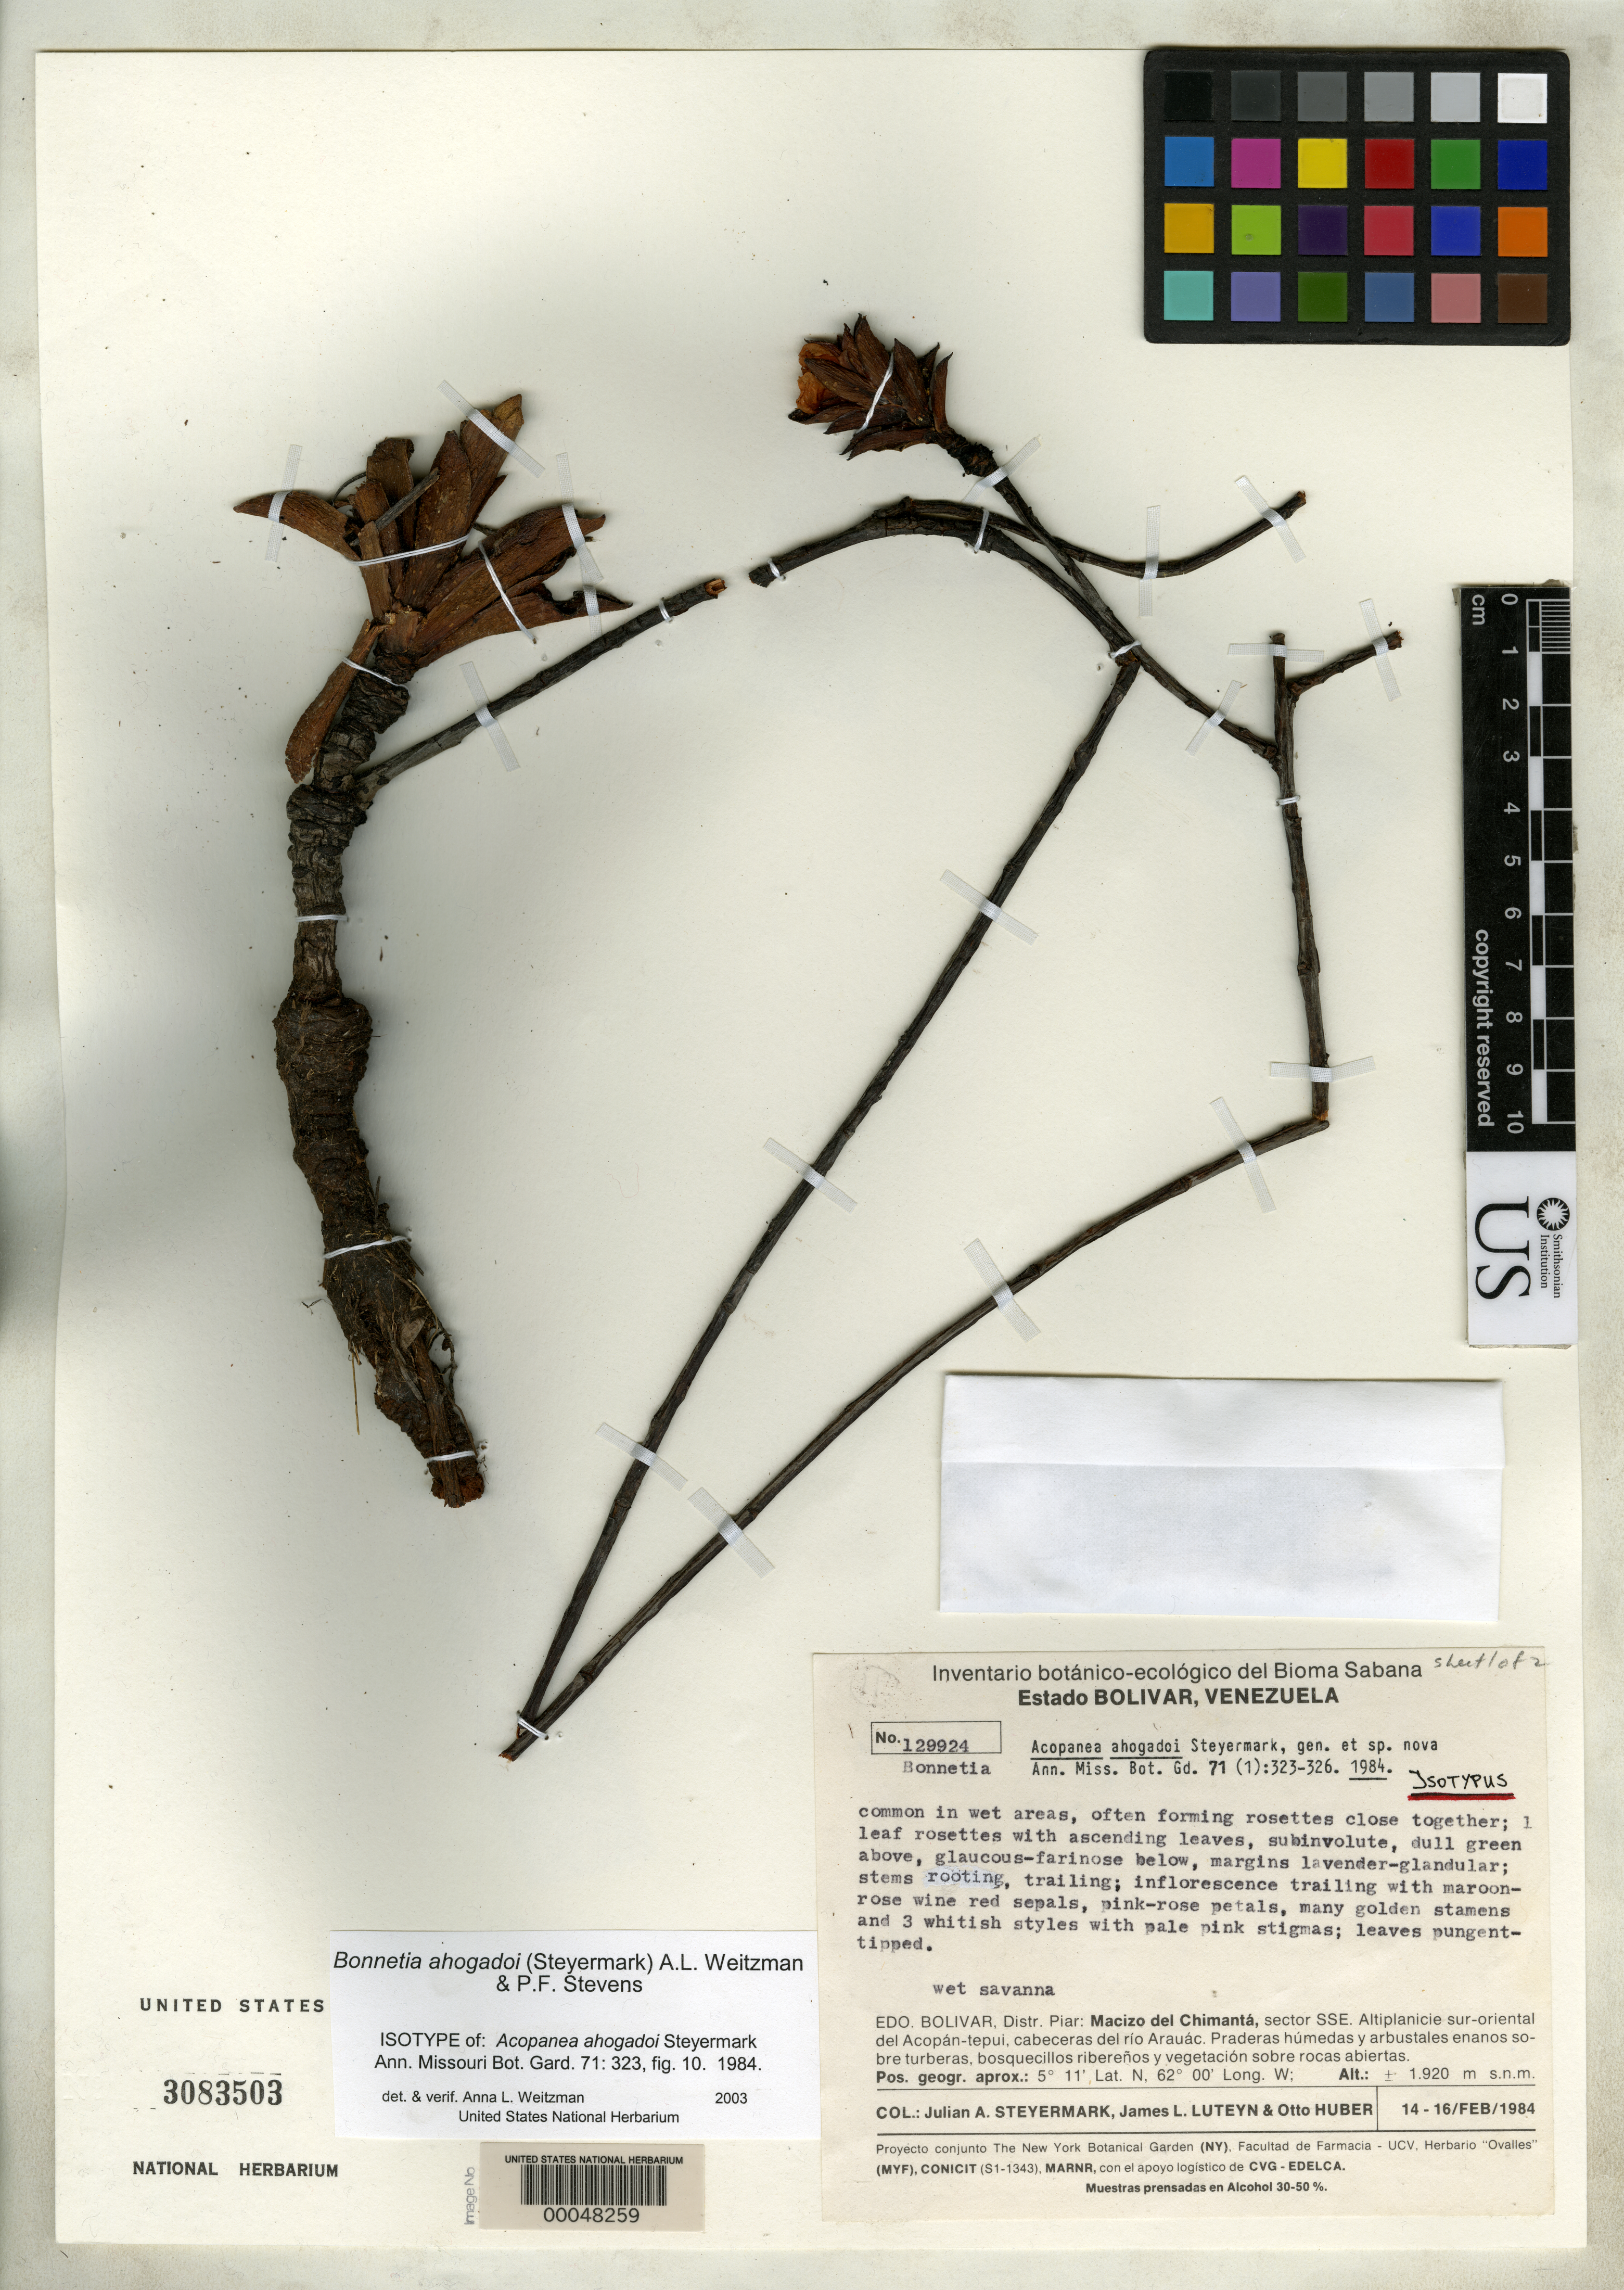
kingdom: Plantae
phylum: Tracheophyta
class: Magnoliopsida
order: Malpighiales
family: Bonnetiaceae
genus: Acopanea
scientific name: Acopanea ahogadoi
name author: Steyerm.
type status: Isotype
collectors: J. Steyermark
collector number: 129924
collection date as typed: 14 Feb 1984 to 16 Feb 1984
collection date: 1984-02-14/1984-02-16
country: Venezuela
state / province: Bolivar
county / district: Piar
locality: Macizo del Chimanta, plateau SW of Acopan-tepui, headwaters of Rio Arauac.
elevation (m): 1920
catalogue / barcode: US 3083503